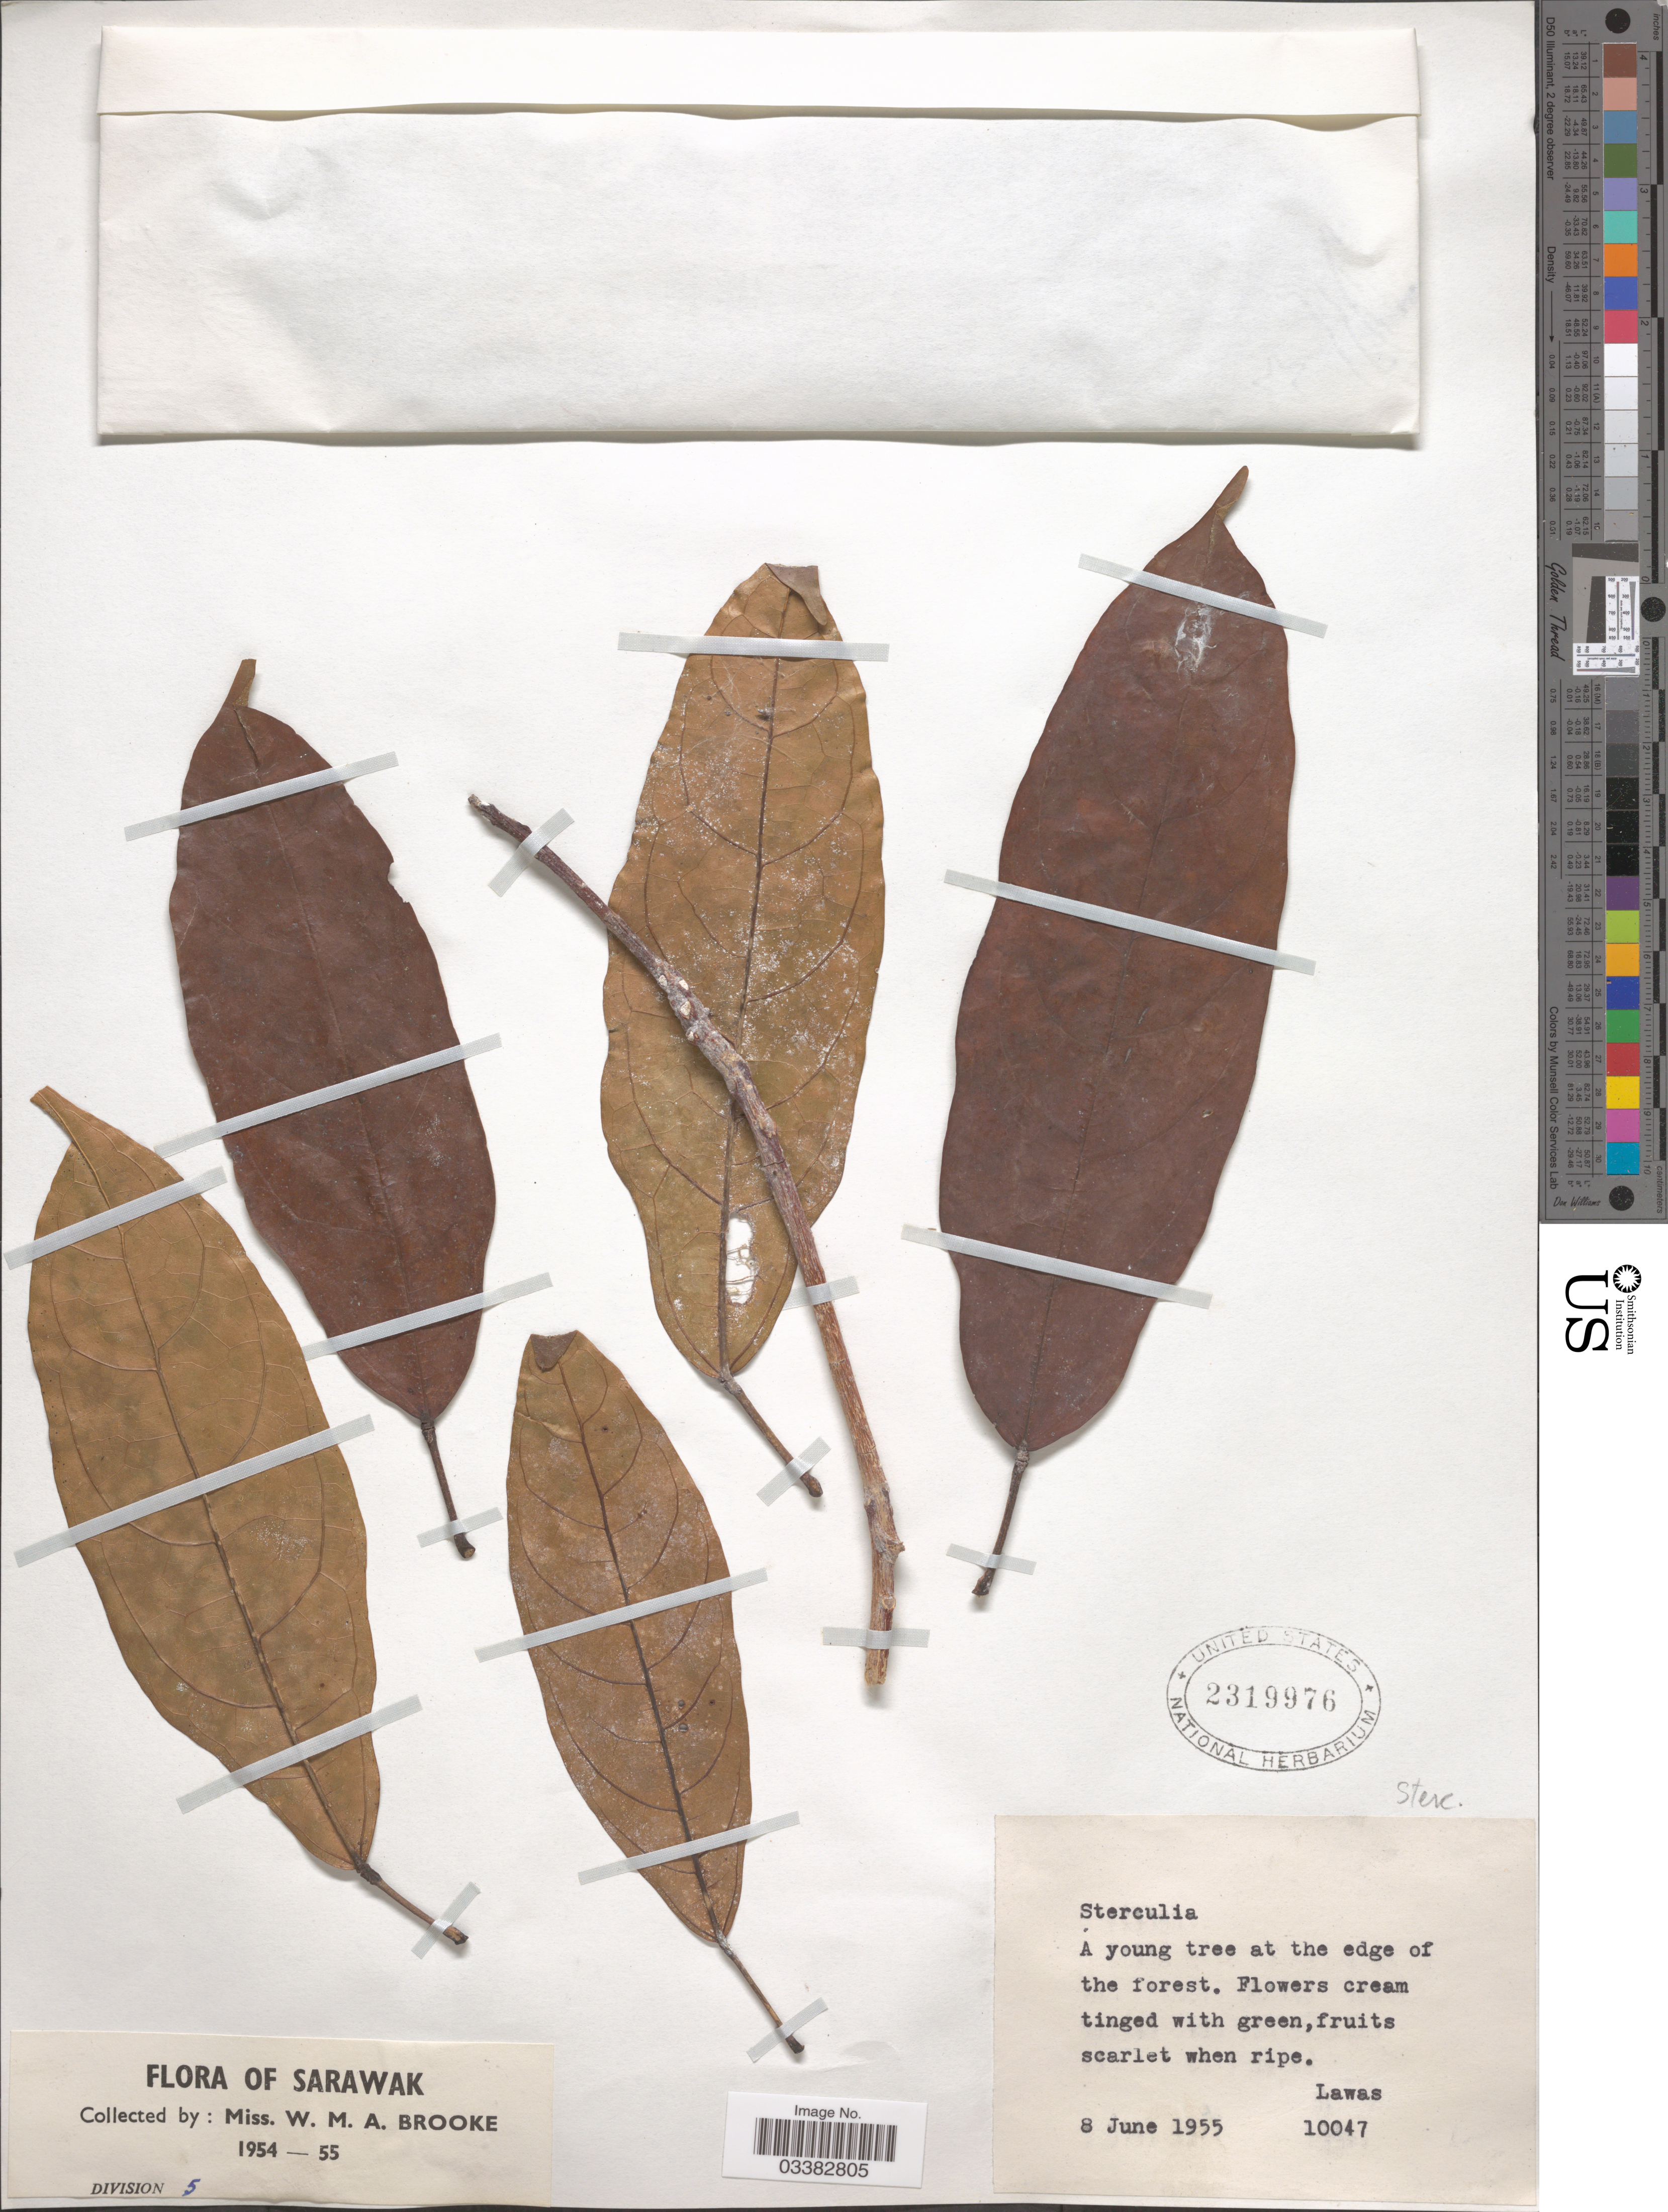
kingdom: Plantae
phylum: Tracheophyta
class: Magnoliopsida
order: Malvales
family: Malvaceae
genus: Sterculia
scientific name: Sterculia sp.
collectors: W. Brooke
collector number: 10047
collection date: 1955-06-08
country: Malaysia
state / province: Sarawak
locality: Lawas. Division 5.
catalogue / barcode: US 2319976